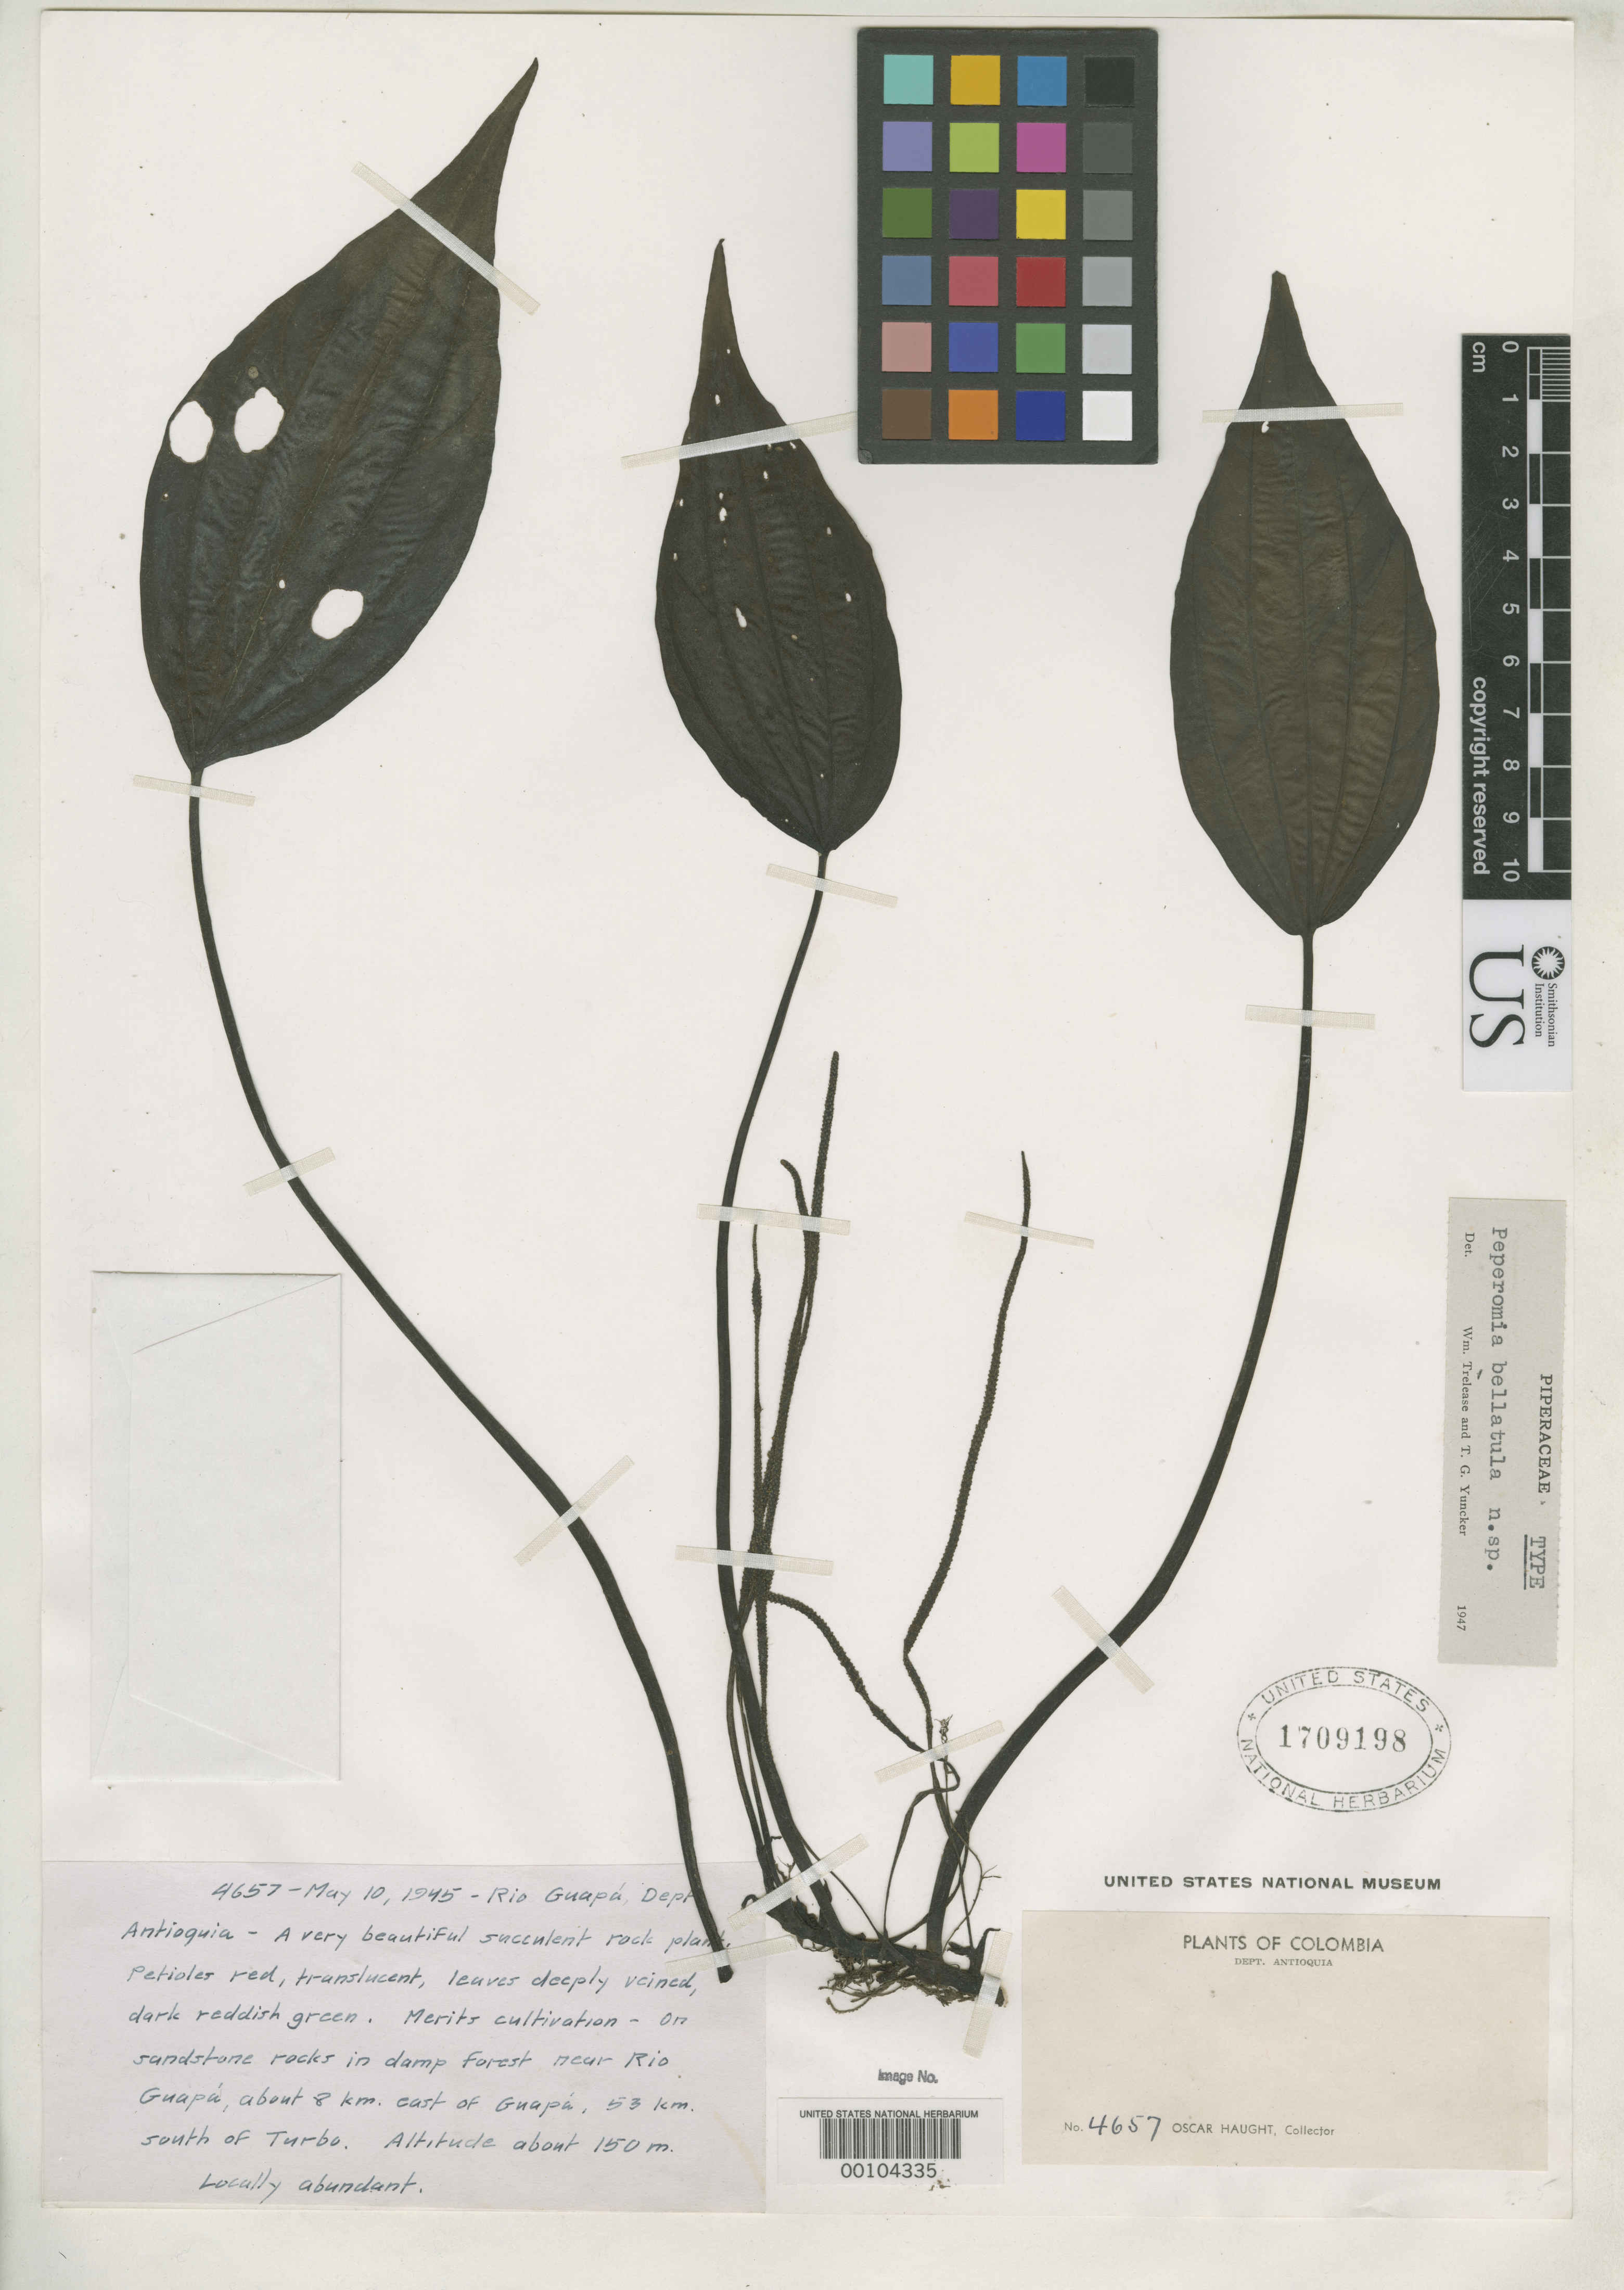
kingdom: Plantae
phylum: Tracheophyta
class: Magnoliopsida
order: Piperales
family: Piperaceae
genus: Peperomia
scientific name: Peperomia bellatula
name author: Yunck.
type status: Holotype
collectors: O. L. Haught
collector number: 4657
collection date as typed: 10 May 1945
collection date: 1945-05-10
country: Colombia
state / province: Antioquia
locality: Near Rio Guapa, 8 km. E of Guapa, 53 km. S of Turbo.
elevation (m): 150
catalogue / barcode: US 1709198